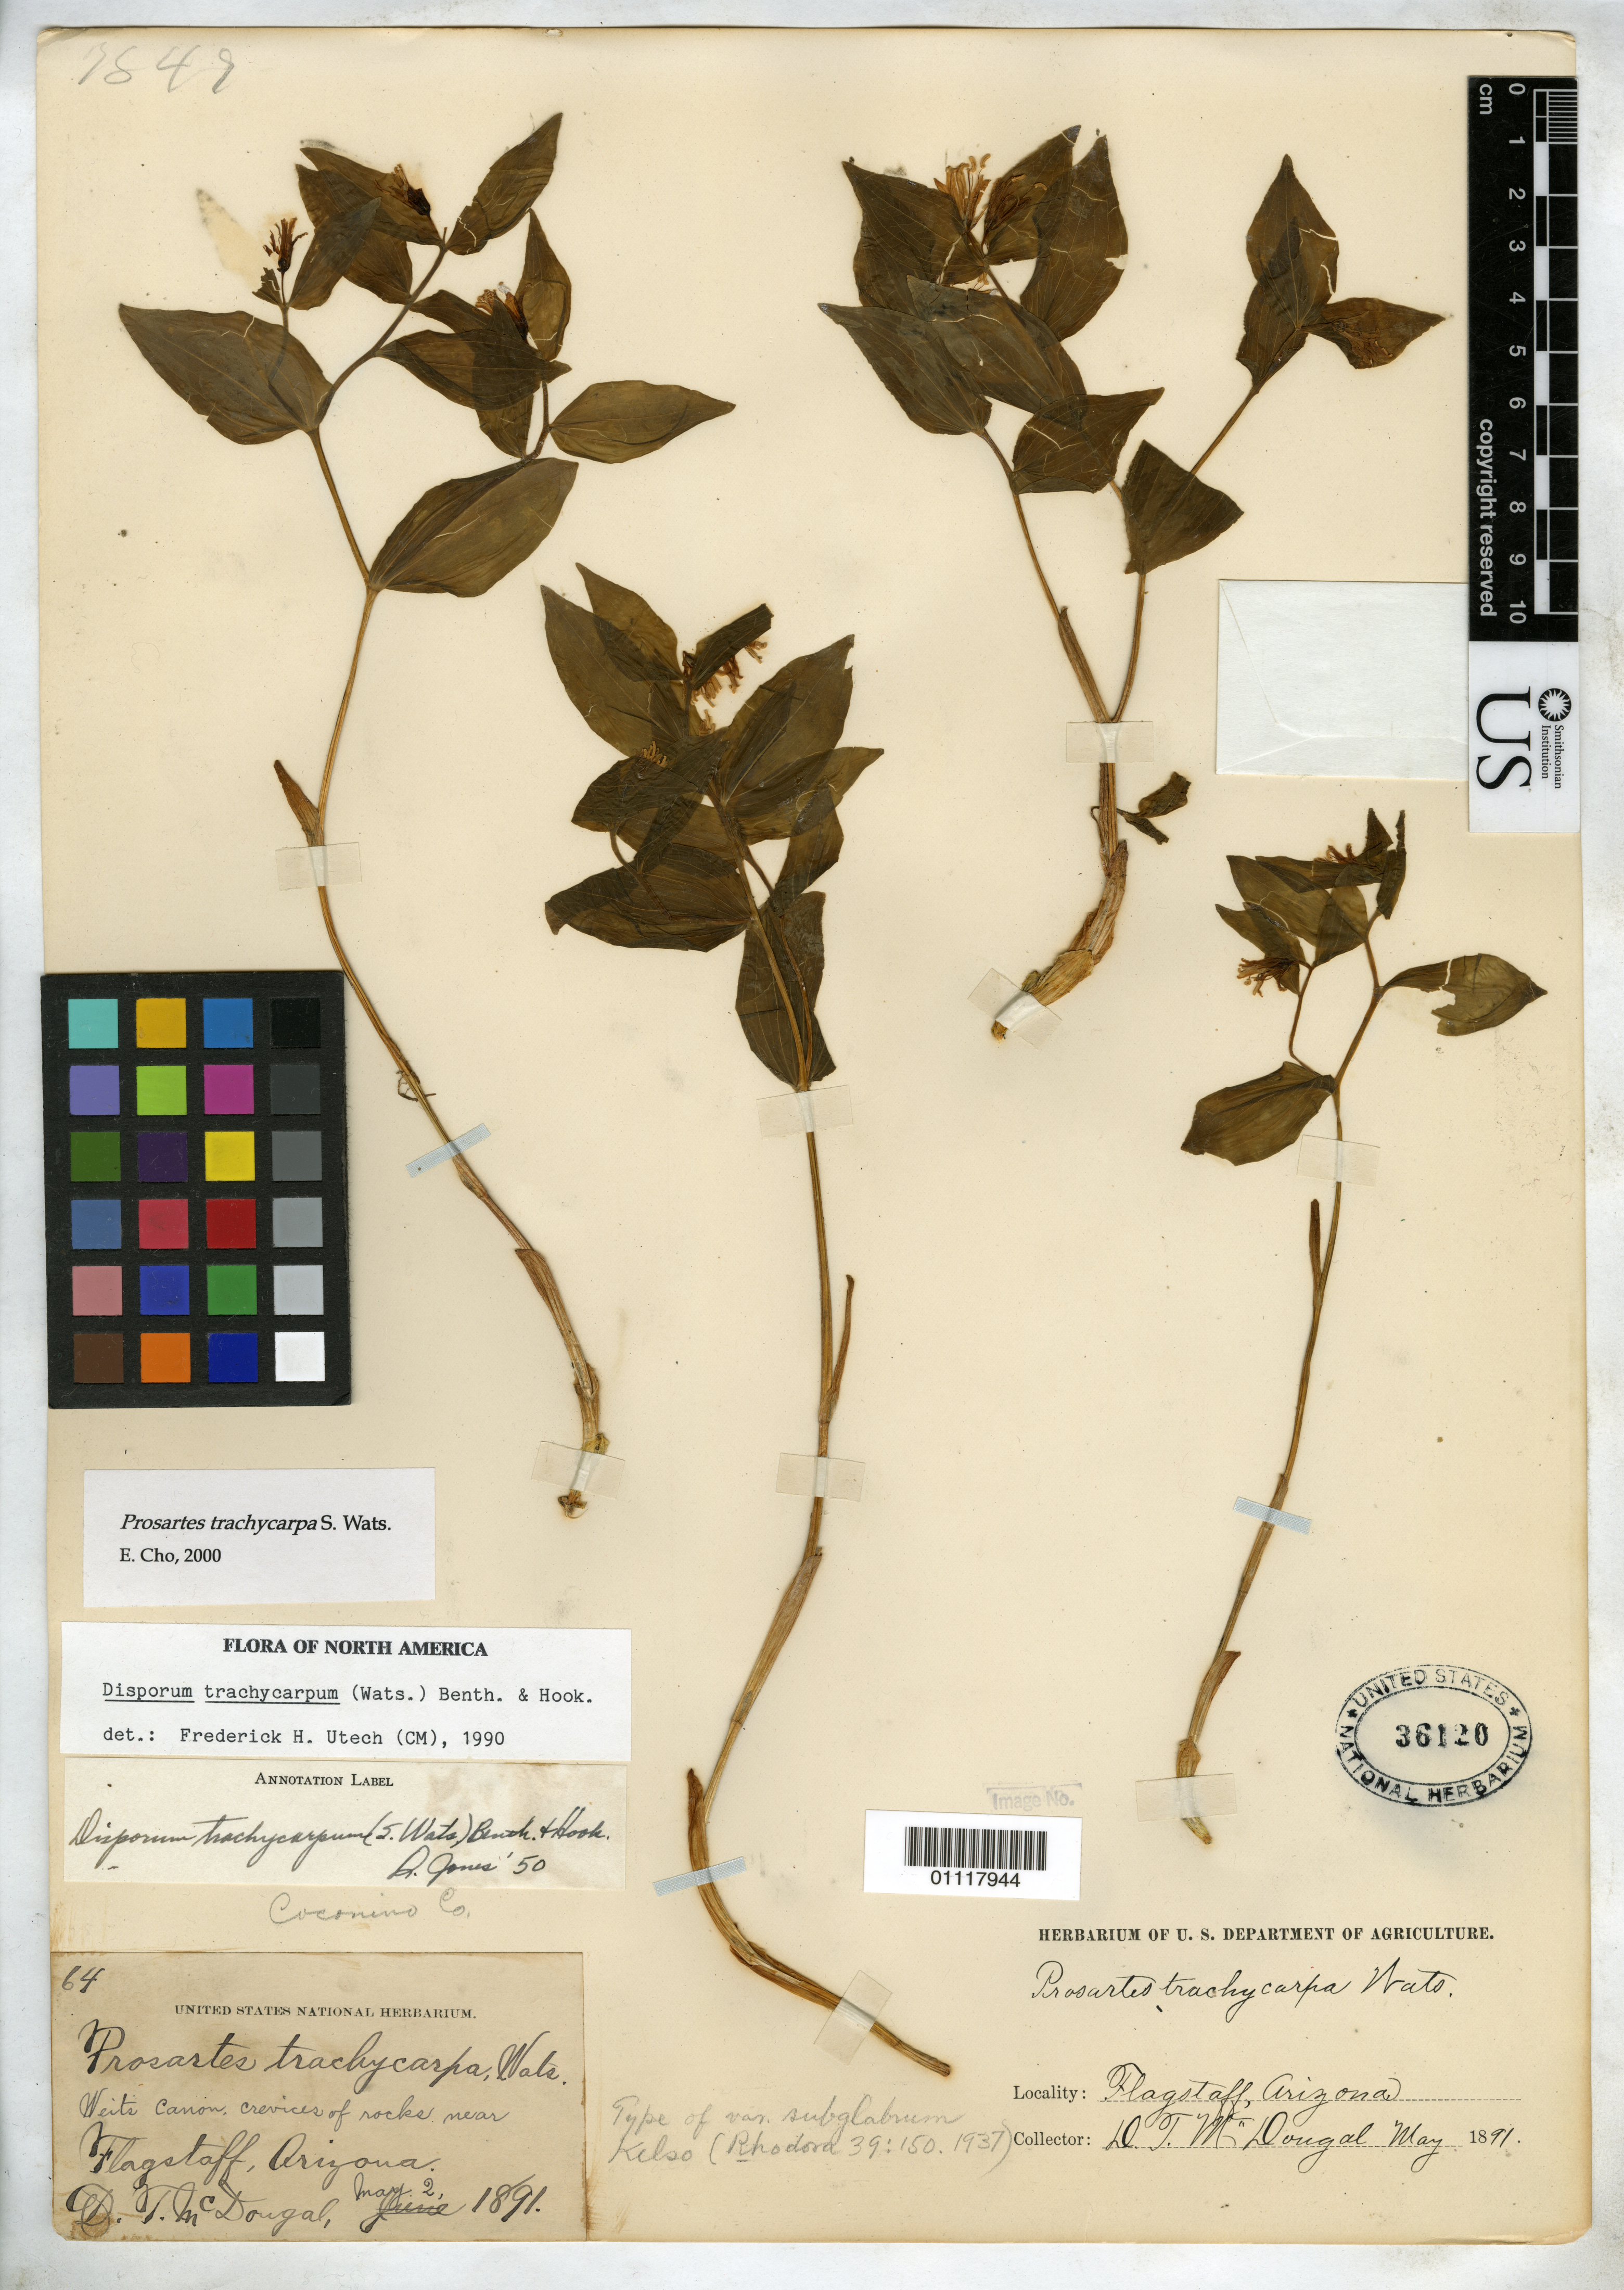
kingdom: Plantae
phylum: Tracheophyta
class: Liliopsida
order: Liliales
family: Colchicaceae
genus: Disporum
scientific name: Disporum trachycarpum var. subglabrum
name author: E.H. Kelso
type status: Holotype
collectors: T. Mcdougal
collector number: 64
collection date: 1891-05-02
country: United States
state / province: Arizona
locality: Weits canon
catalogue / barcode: US 36120